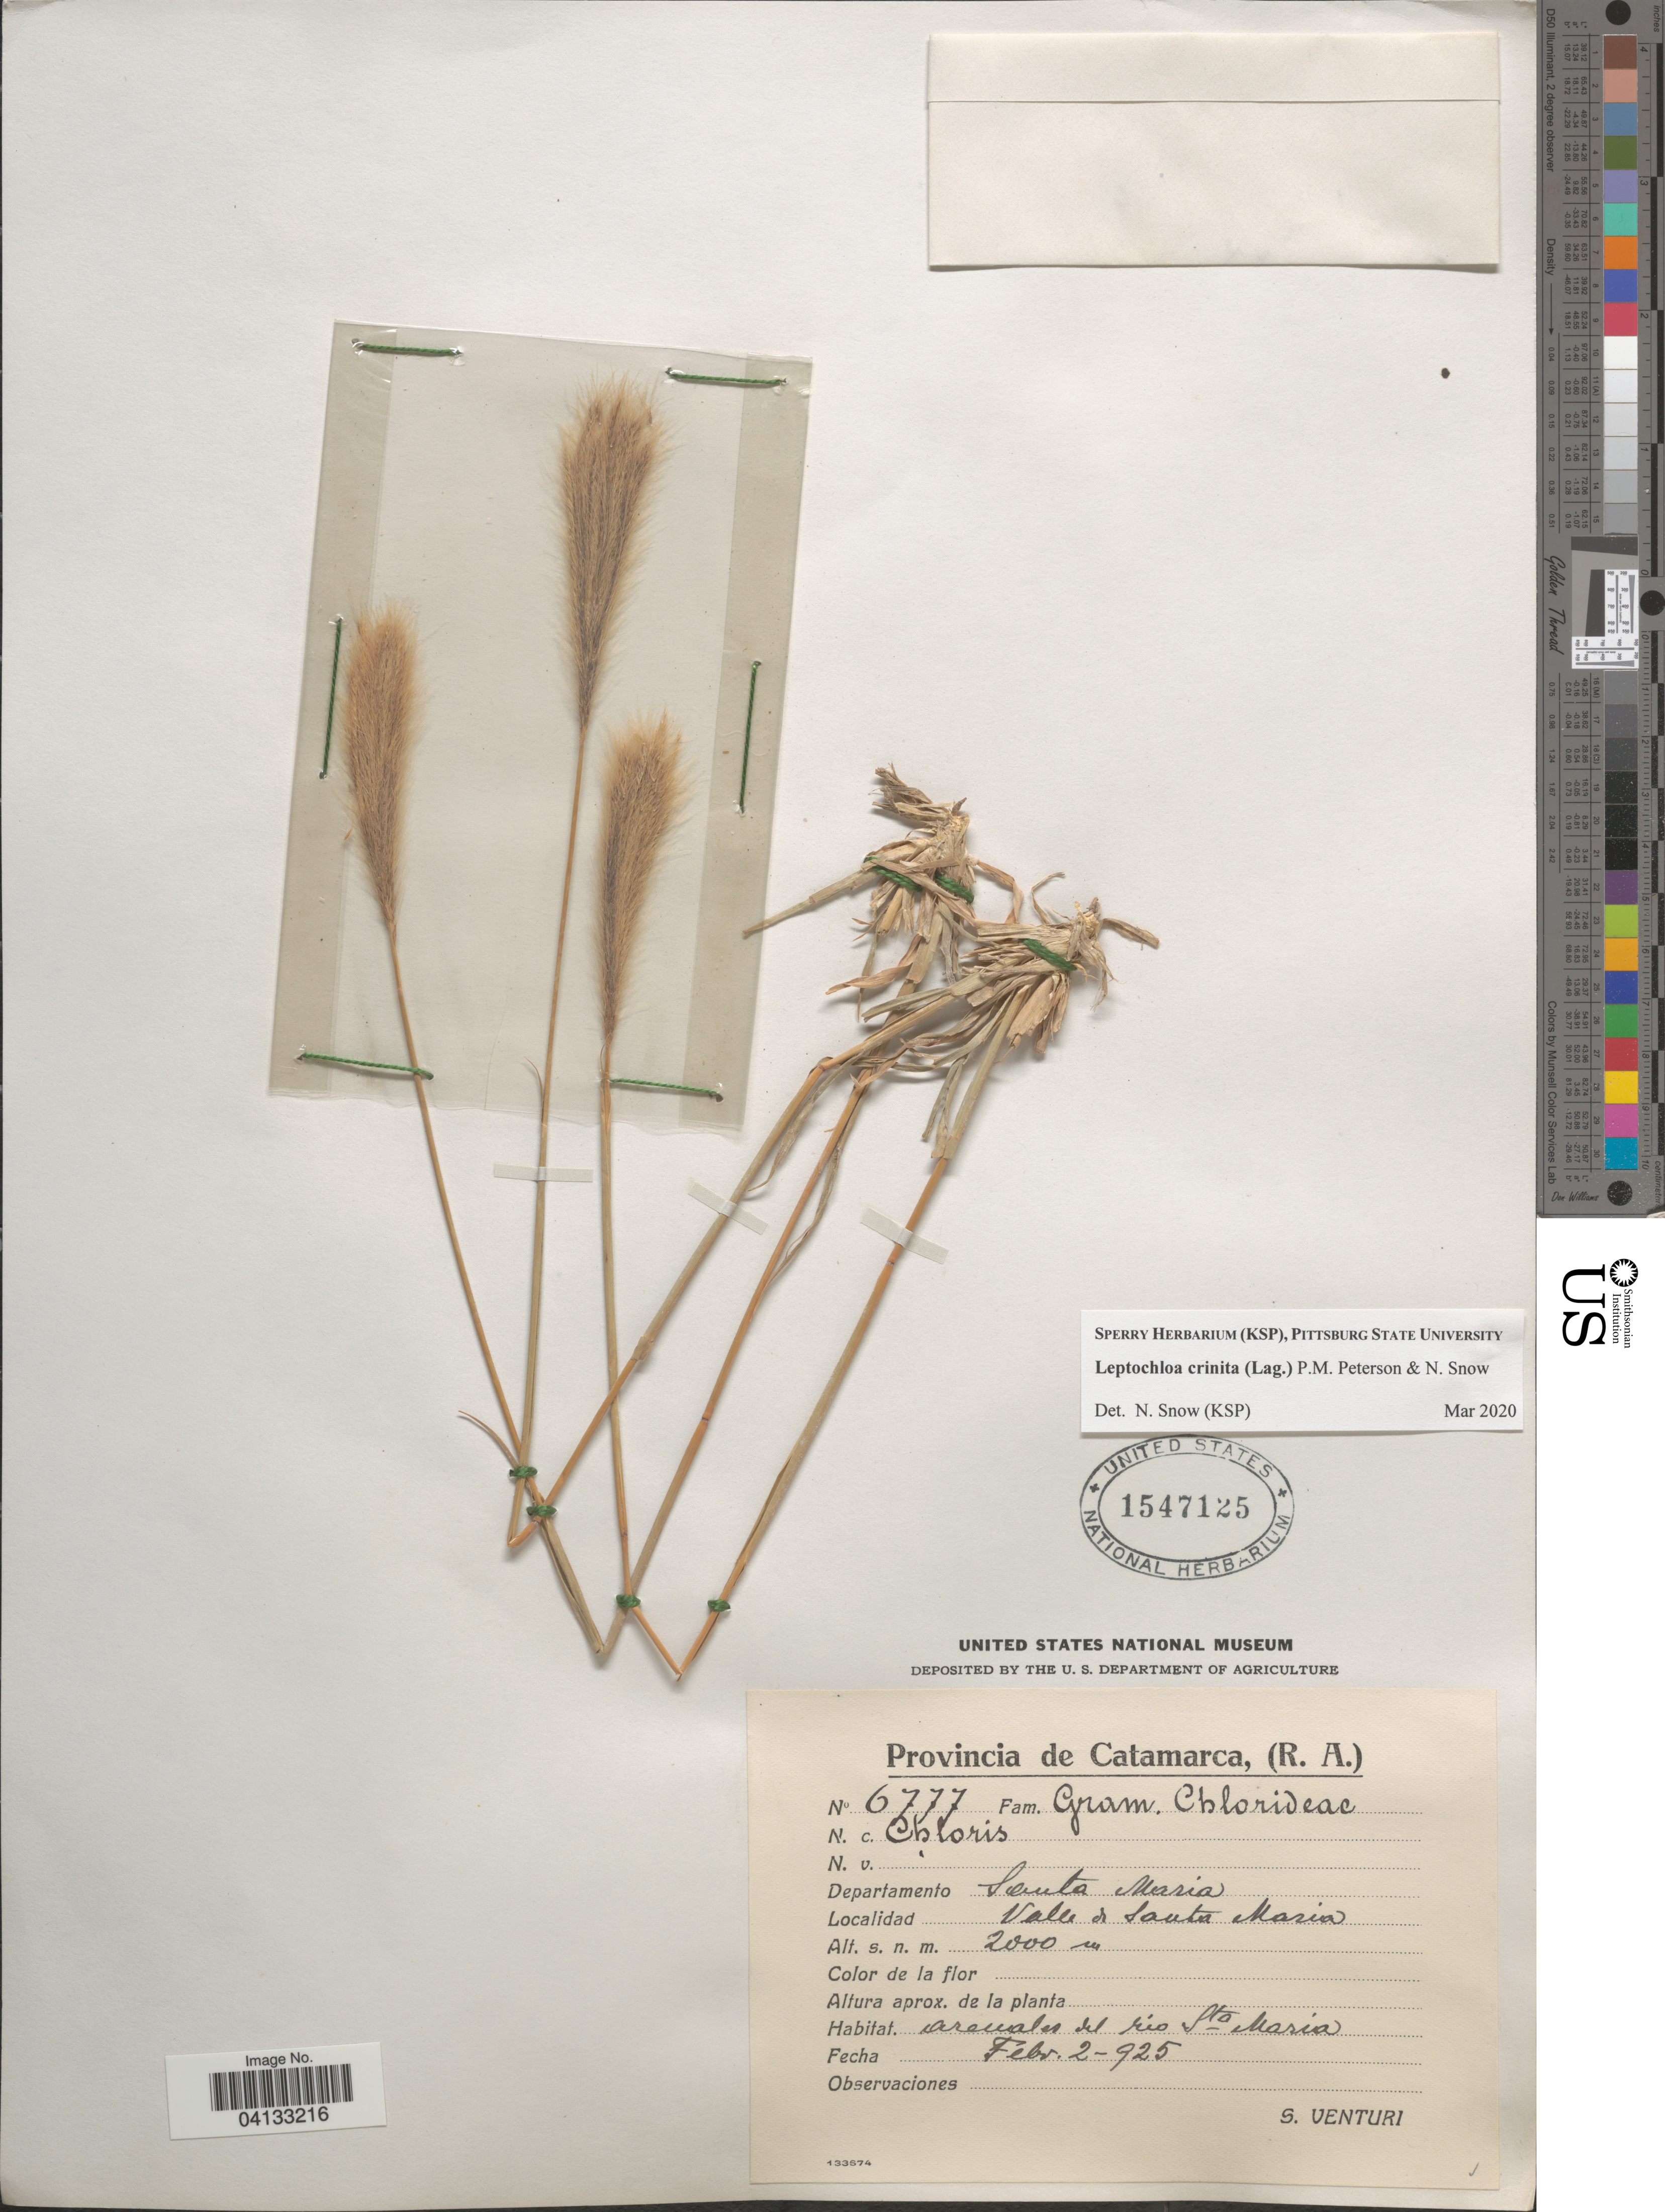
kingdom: Plantae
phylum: Tracheophyta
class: Liliopsida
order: Poales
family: Poaceae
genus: Leptochloa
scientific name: Leptochloa crinita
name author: (Lag.) P.M. Peterson & N. Snow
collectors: S. Venturi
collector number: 6777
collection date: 1925-02-02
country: Argentina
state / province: Catamarca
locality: Departamento Santa Maria. Valle de Santa Maria. Arenales del rio Sta Maria.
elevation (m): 2000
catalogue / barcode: US 1547125